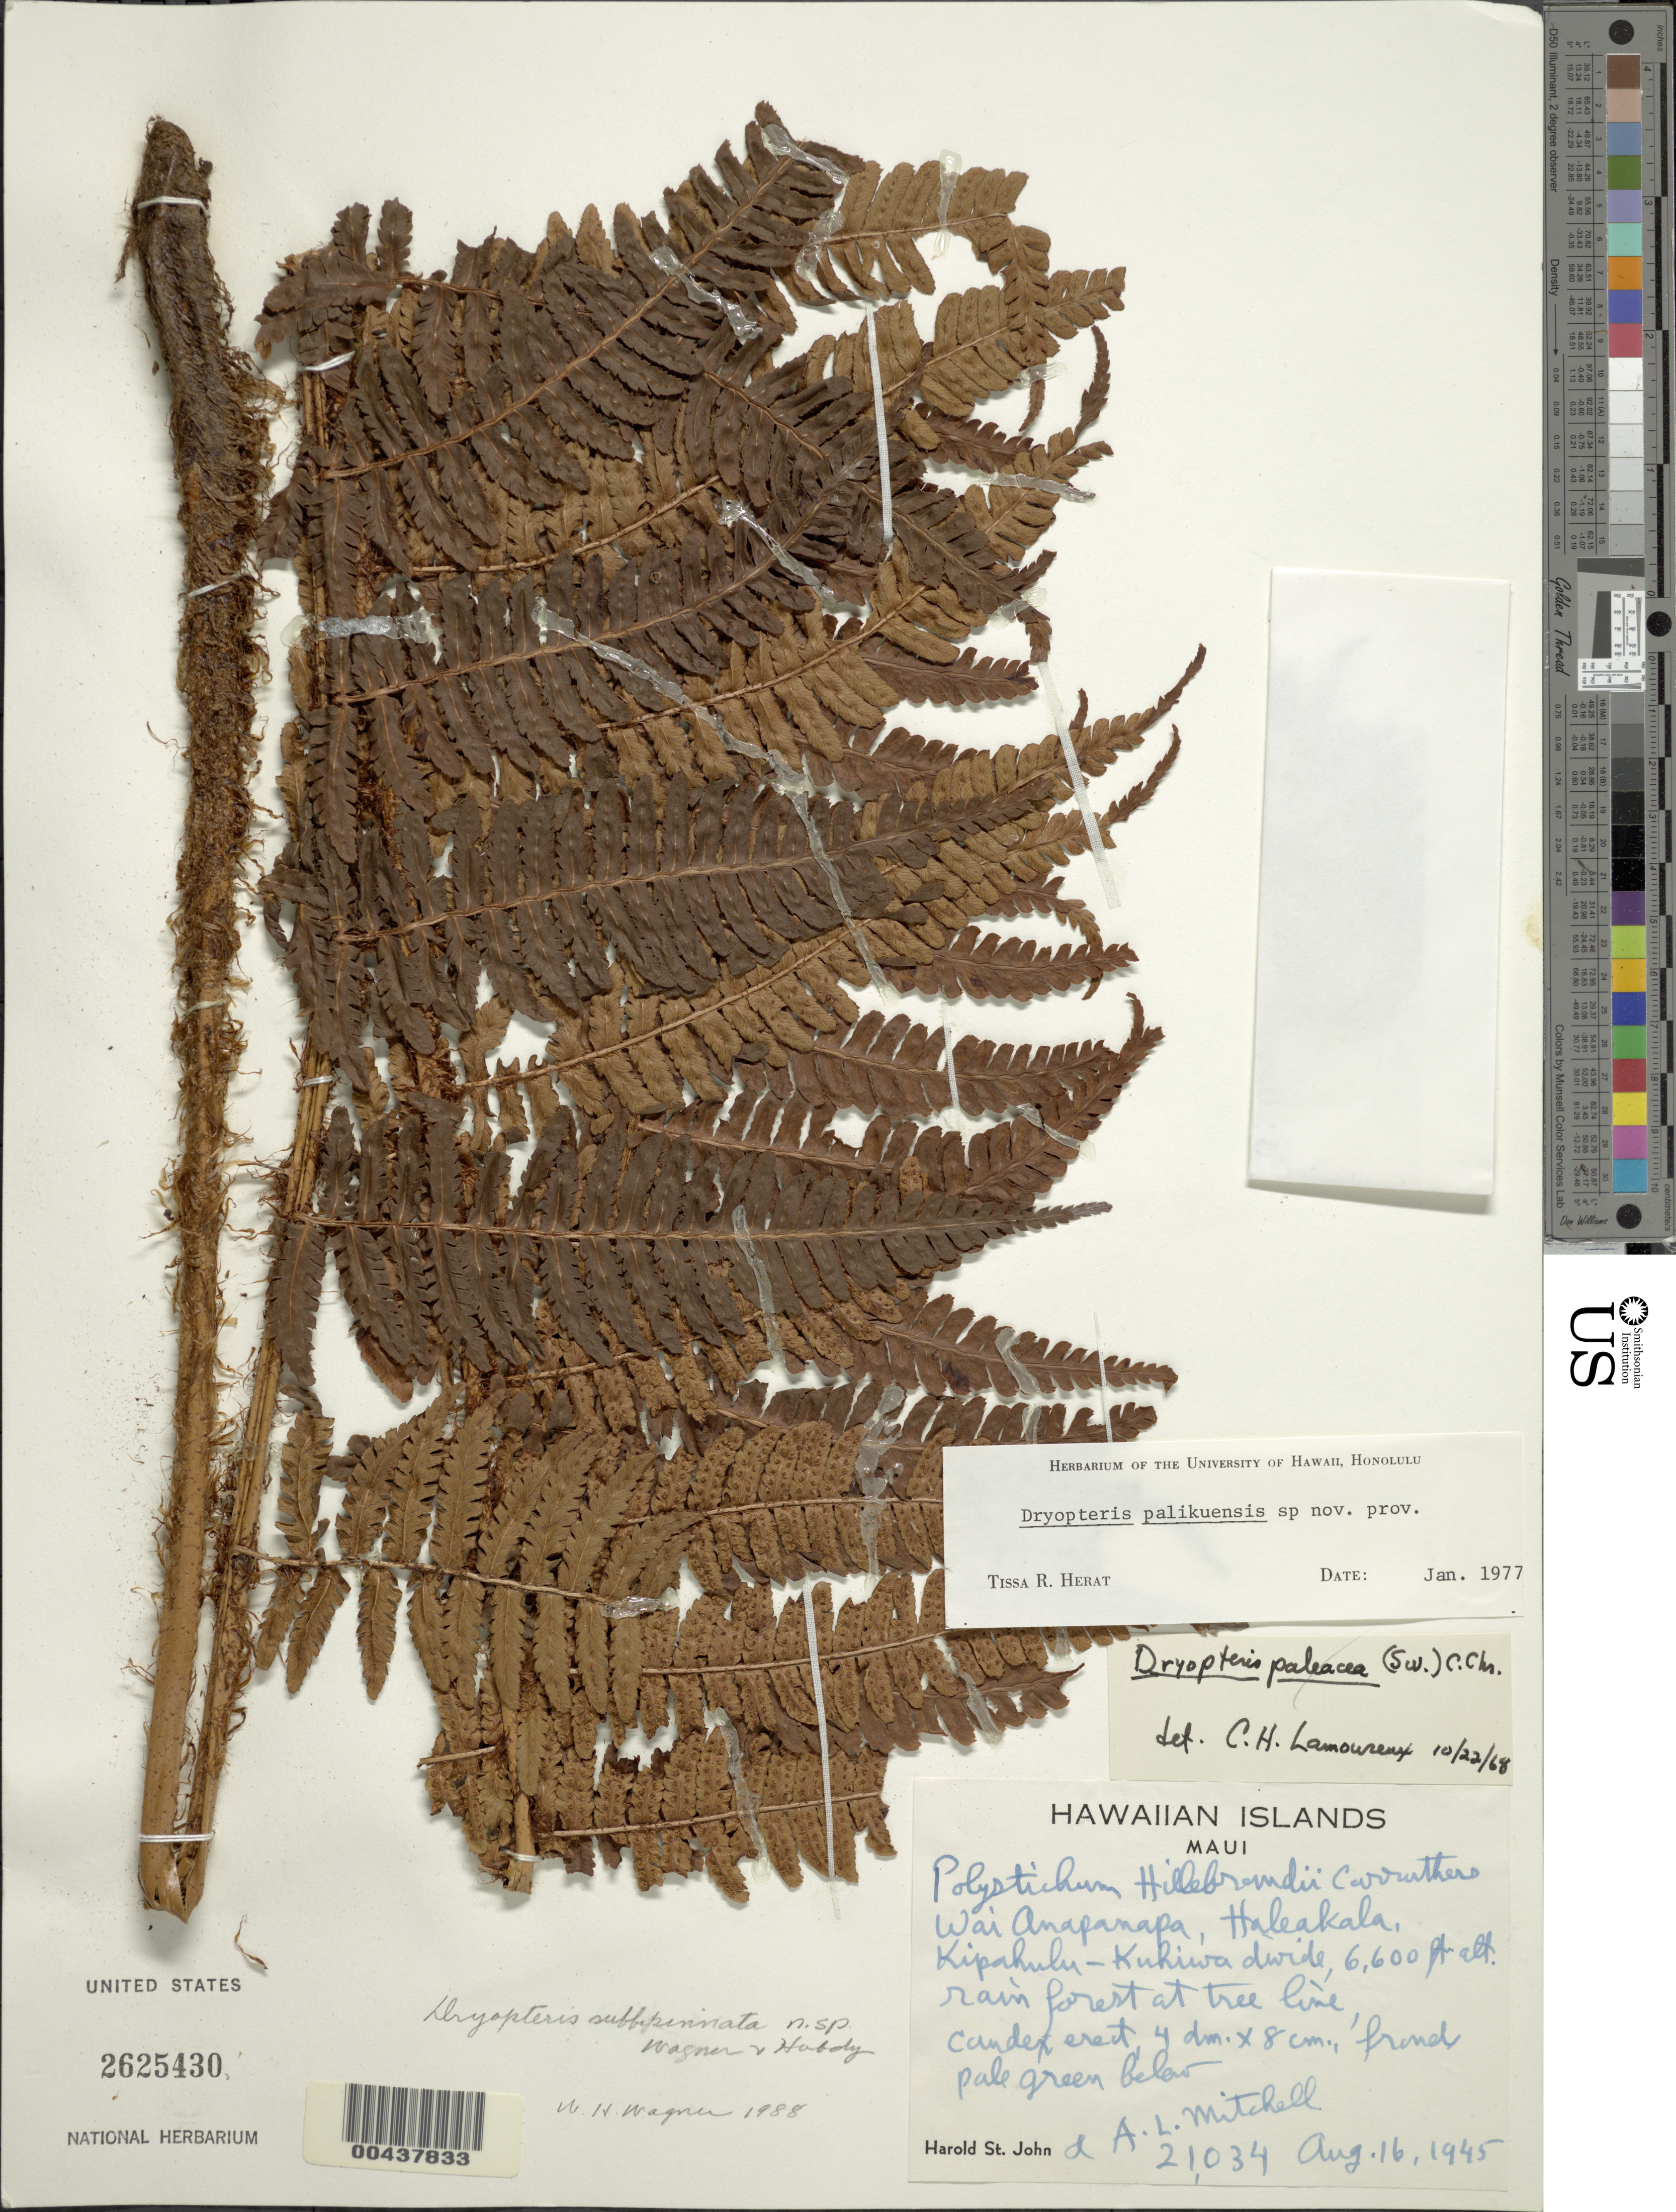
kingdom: Plantae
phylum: Tracheophyta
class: Polypodiopsida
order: Polypodiales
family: Dryopteridaceae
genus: Dryopteris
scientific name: Dryopteris subtripinnata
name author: (Miq.) Kuntze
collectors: H. St. John & A. Mitchell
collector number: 21034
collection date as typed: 16 Aug 1945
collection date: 1945-08-16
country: United States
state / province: Hawaii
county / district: Maui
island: Maui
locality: Wia Anapanapa, Halaekala, Kipahulu - Kuhiwa divide, at tree line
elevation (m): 2012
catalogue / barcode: US 2625430